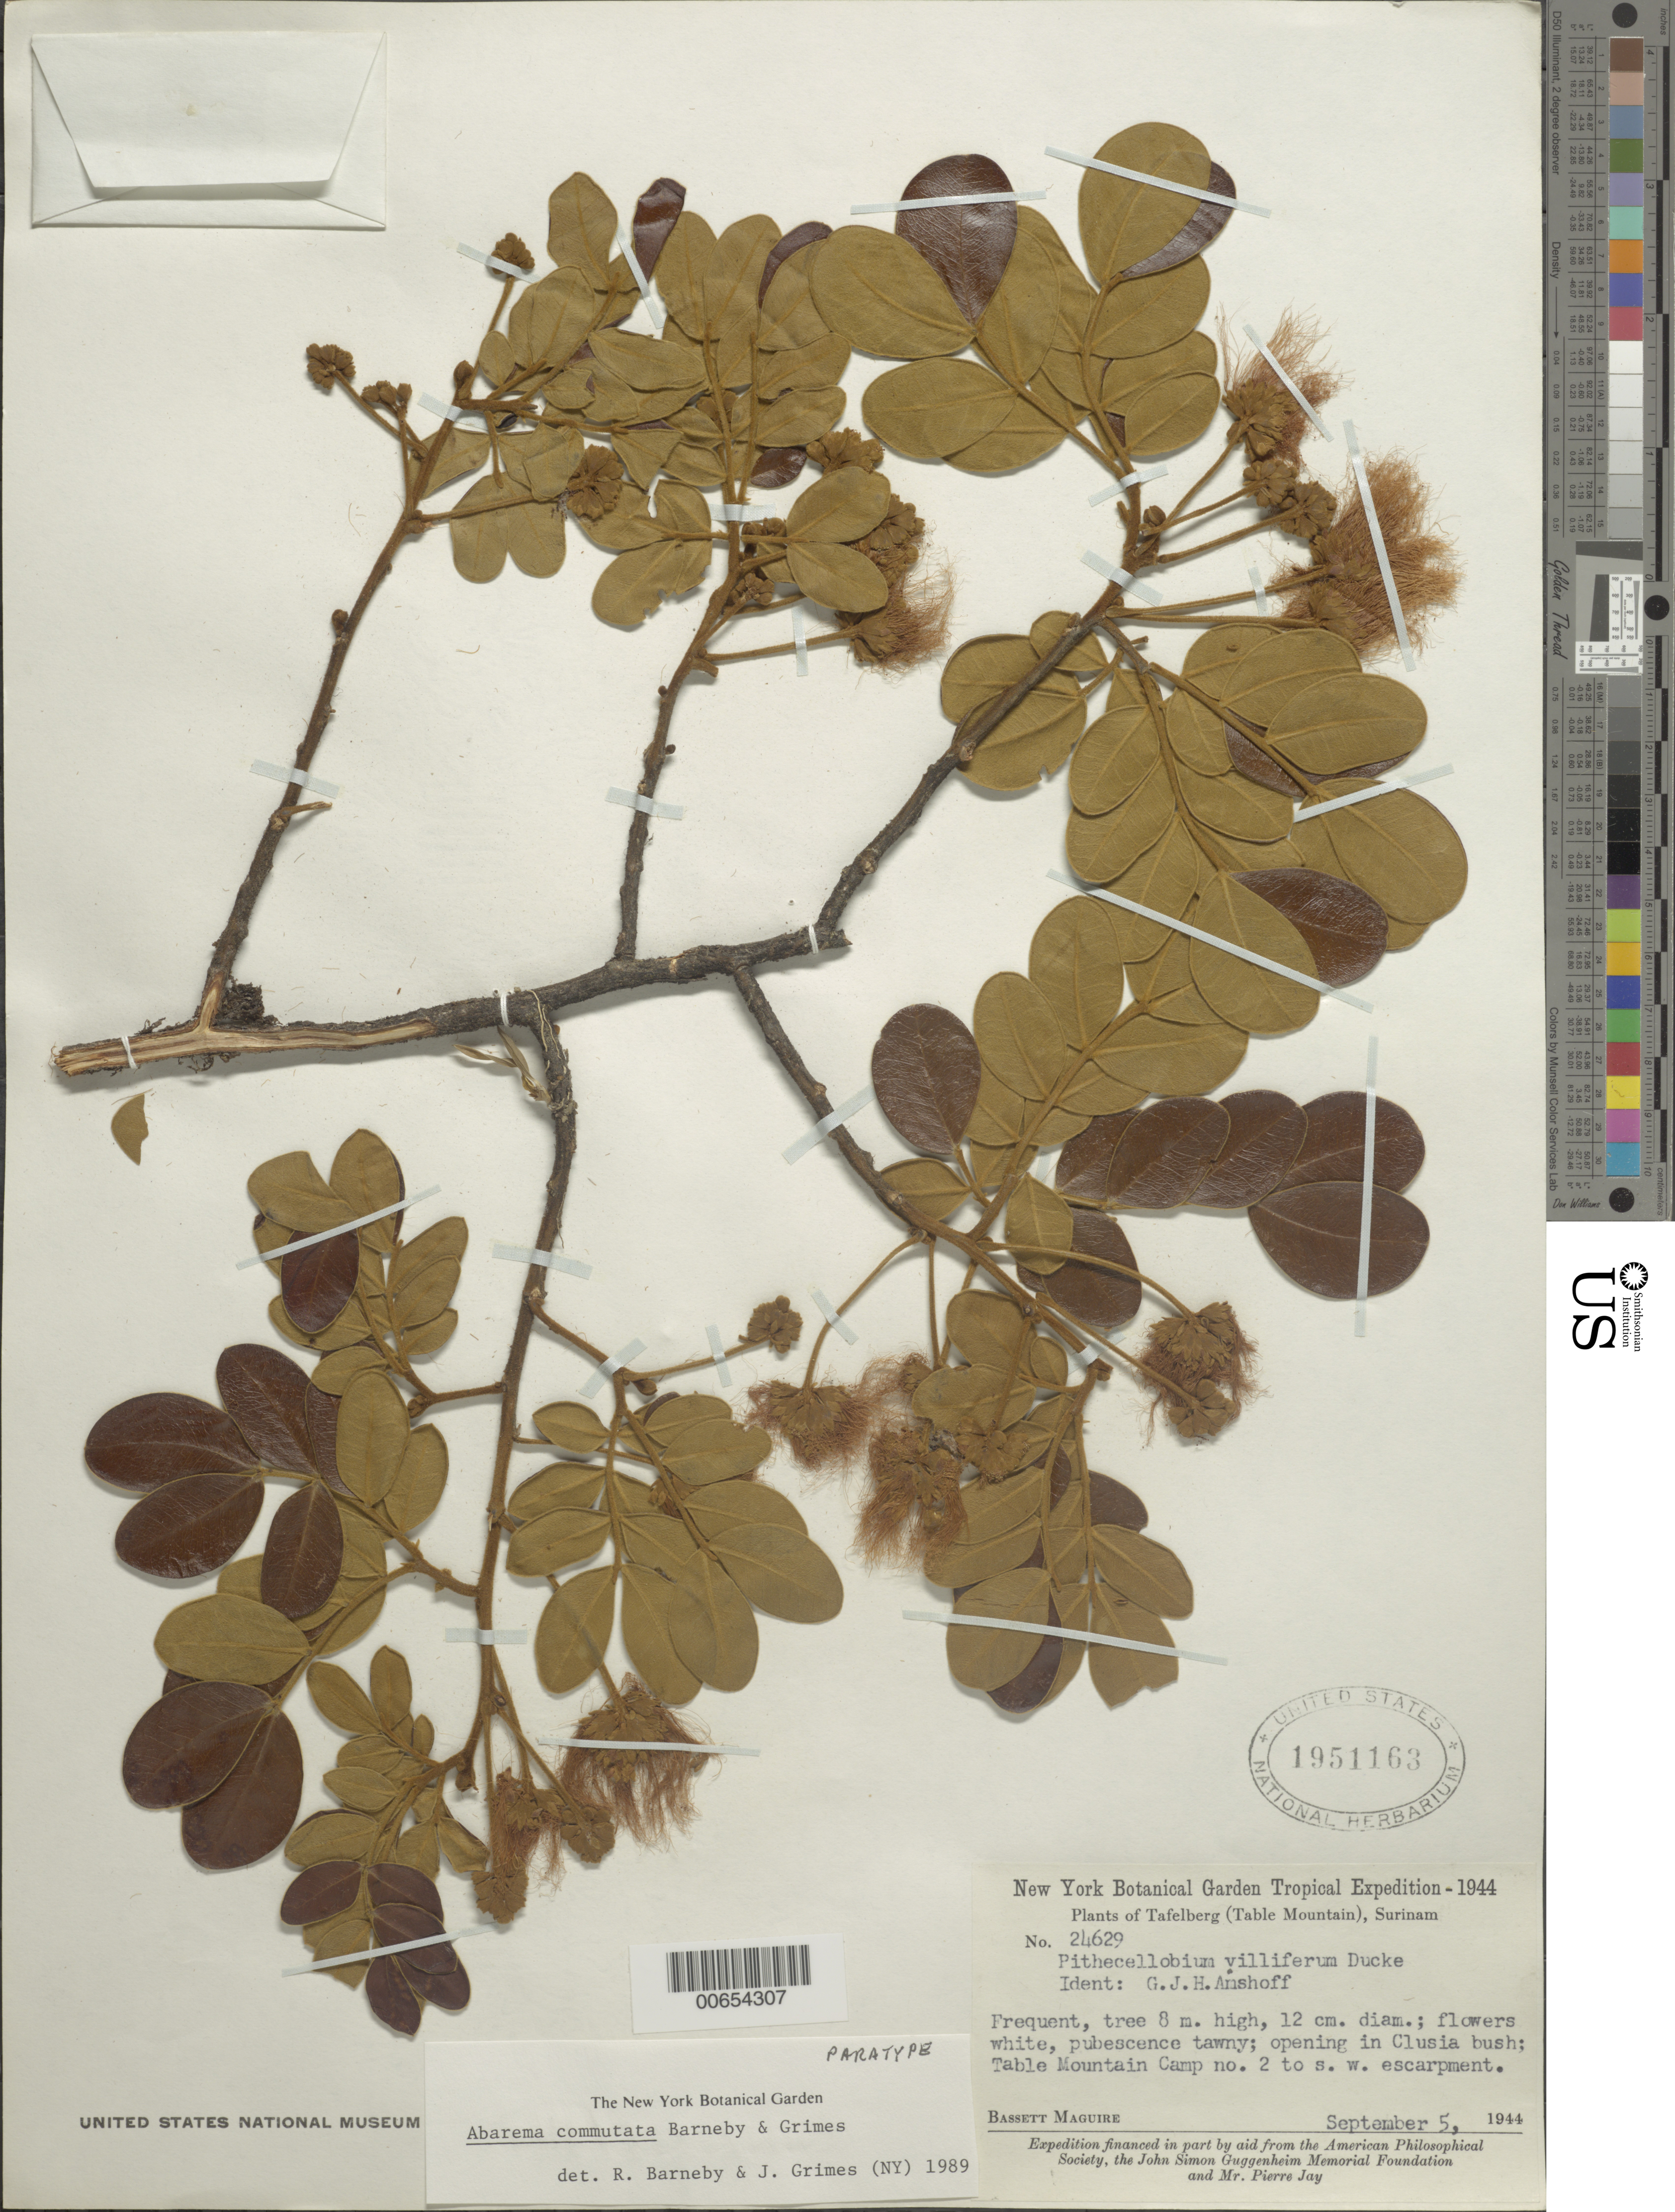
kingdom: Plantae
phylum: Tracheophyta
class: Magnoliopsida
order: Fabales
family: Fabaceae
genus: Abarema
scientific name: Abarema commutata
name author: Barneby & J.W. Grimes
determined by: Barneby, R. C.; Grimes, J. W.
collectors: B. Maguire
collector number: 24629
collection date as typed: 5-Sep-44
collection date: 1944-09-05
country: Suriname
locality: Tafelberg (Table Mountain), Camp II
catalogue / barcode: US 1951163